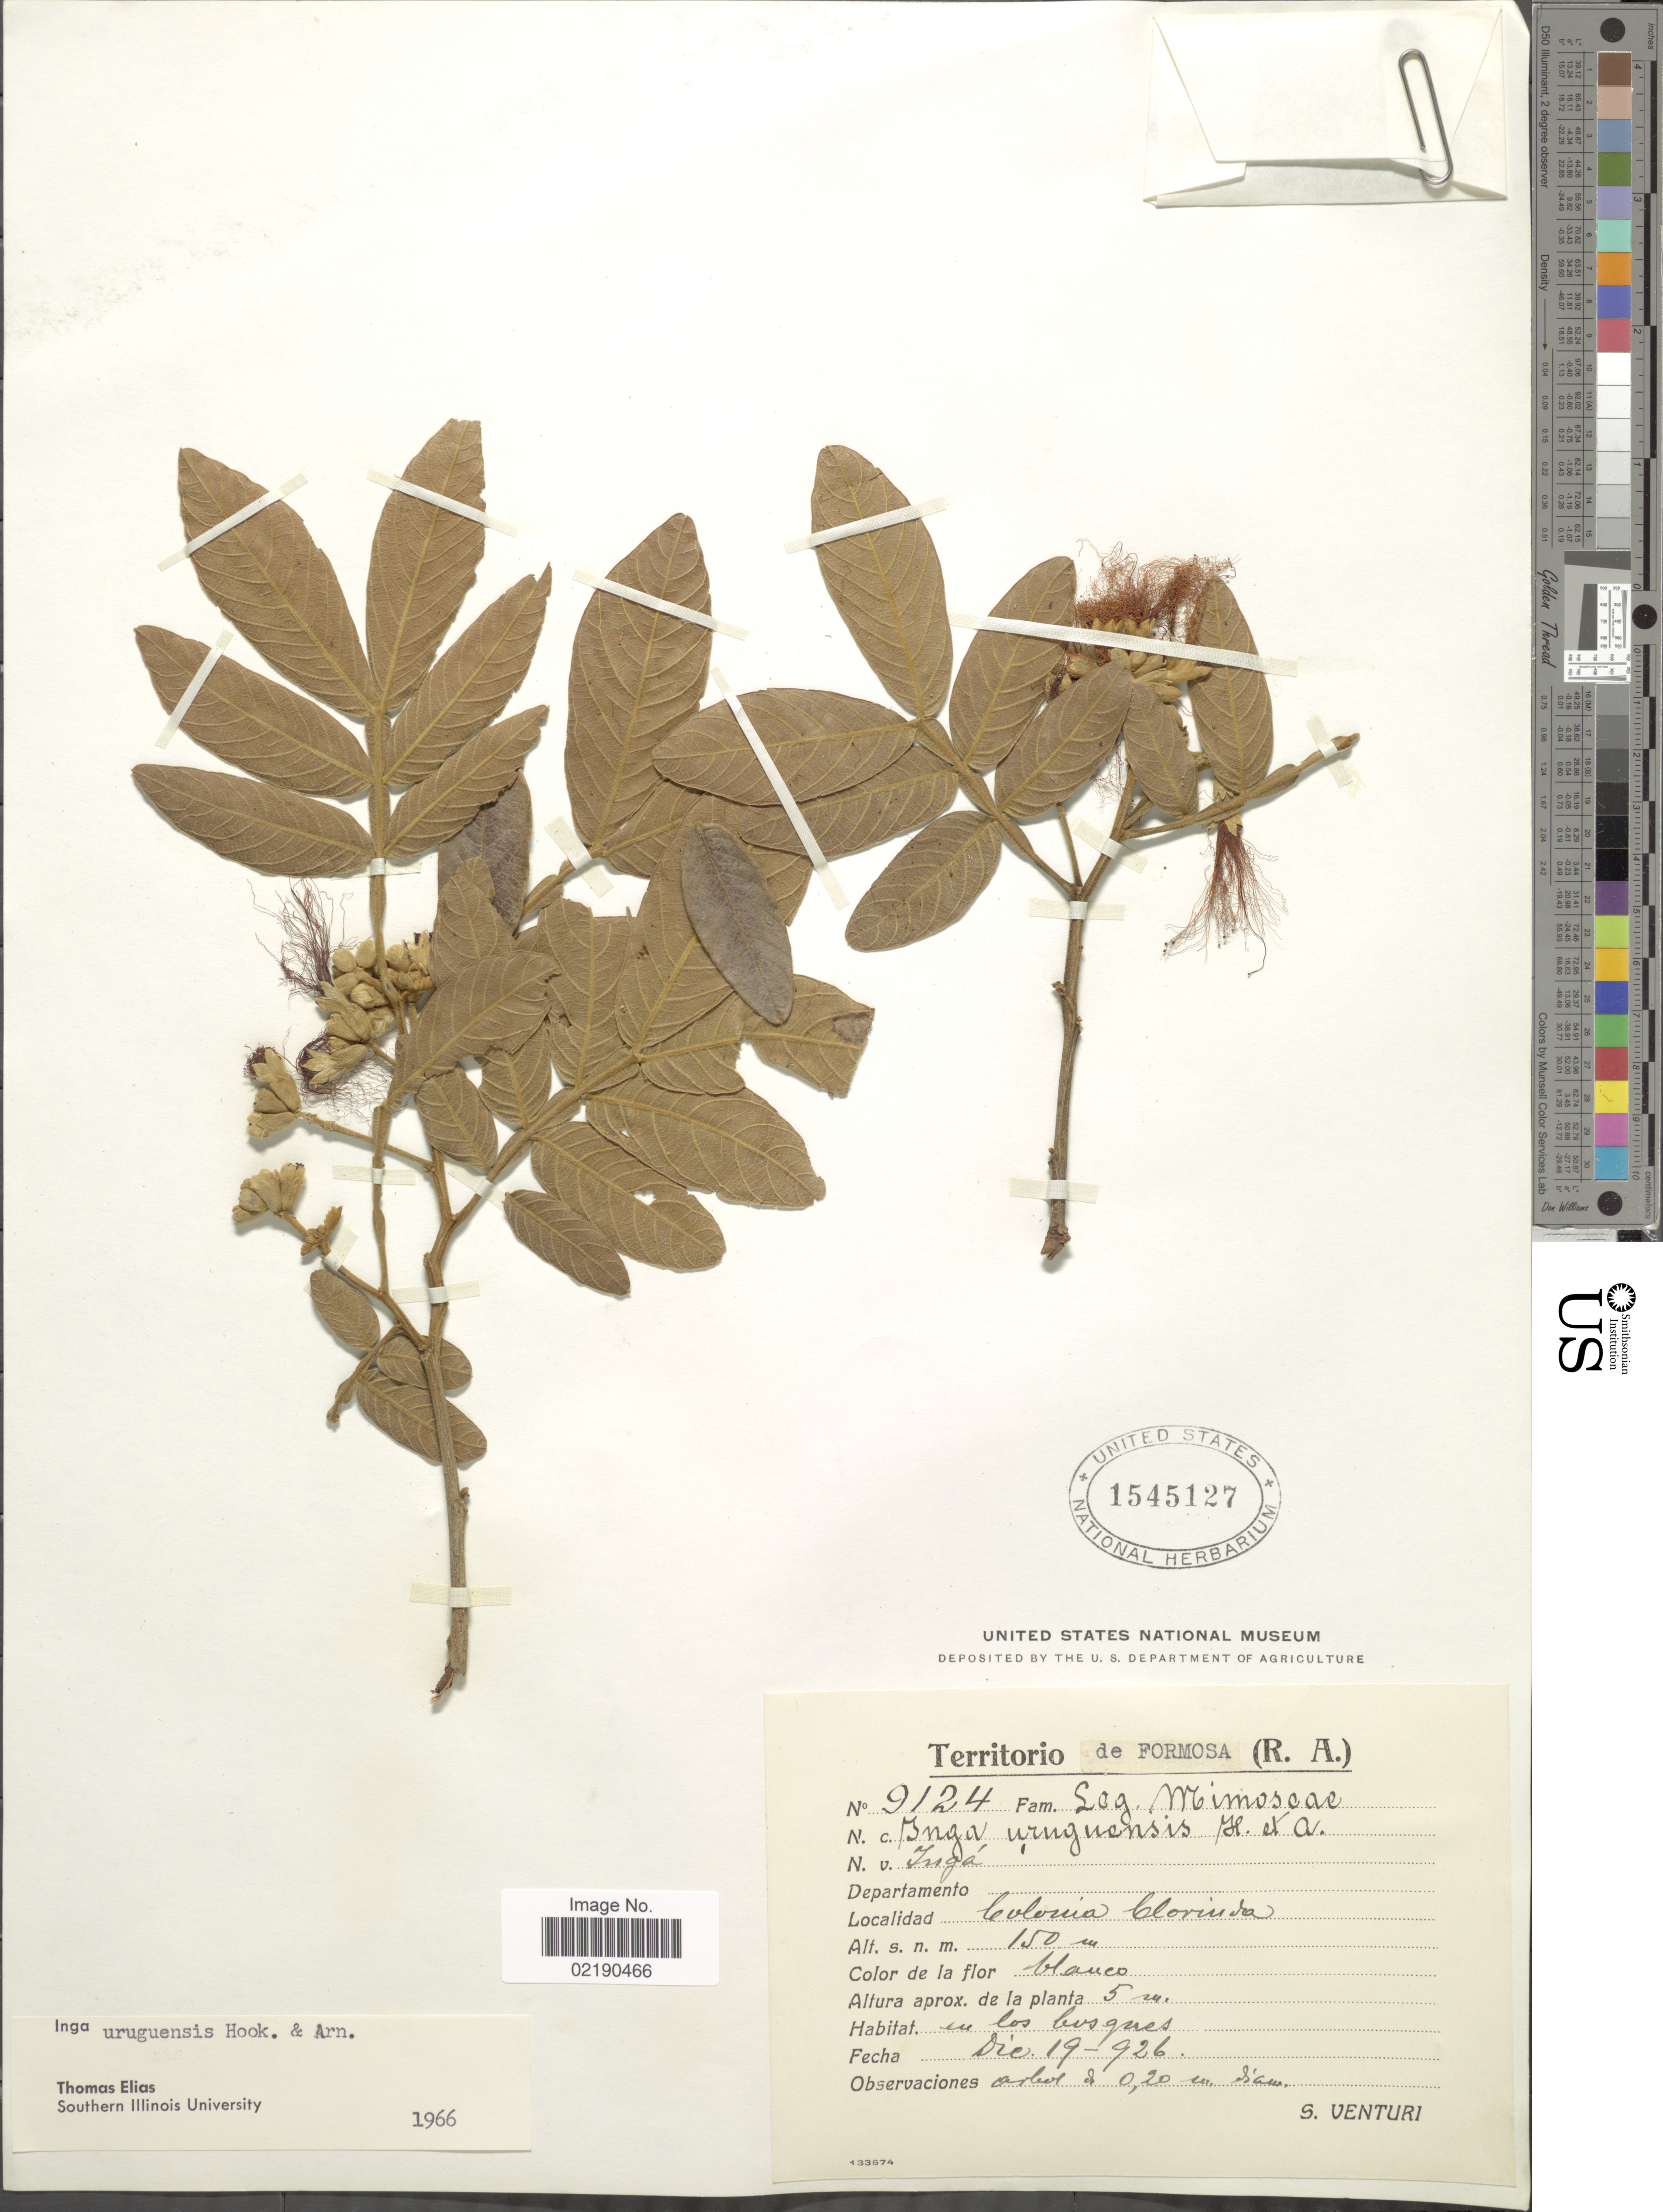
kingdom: Plantae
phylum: Tracheophyta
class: Magnoliopsida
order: Fabales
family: Fabaceae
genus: Inga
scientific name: Inga vera subsp. affinis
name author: (DC.) T.D. Penn.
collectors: S. Venturi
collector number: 9124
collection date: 1926-12-19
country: Argentina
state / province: Formosa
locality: Territorio de Formosa (R.A.), Colonia Clorinda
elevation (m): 150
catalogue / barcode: US 1545127